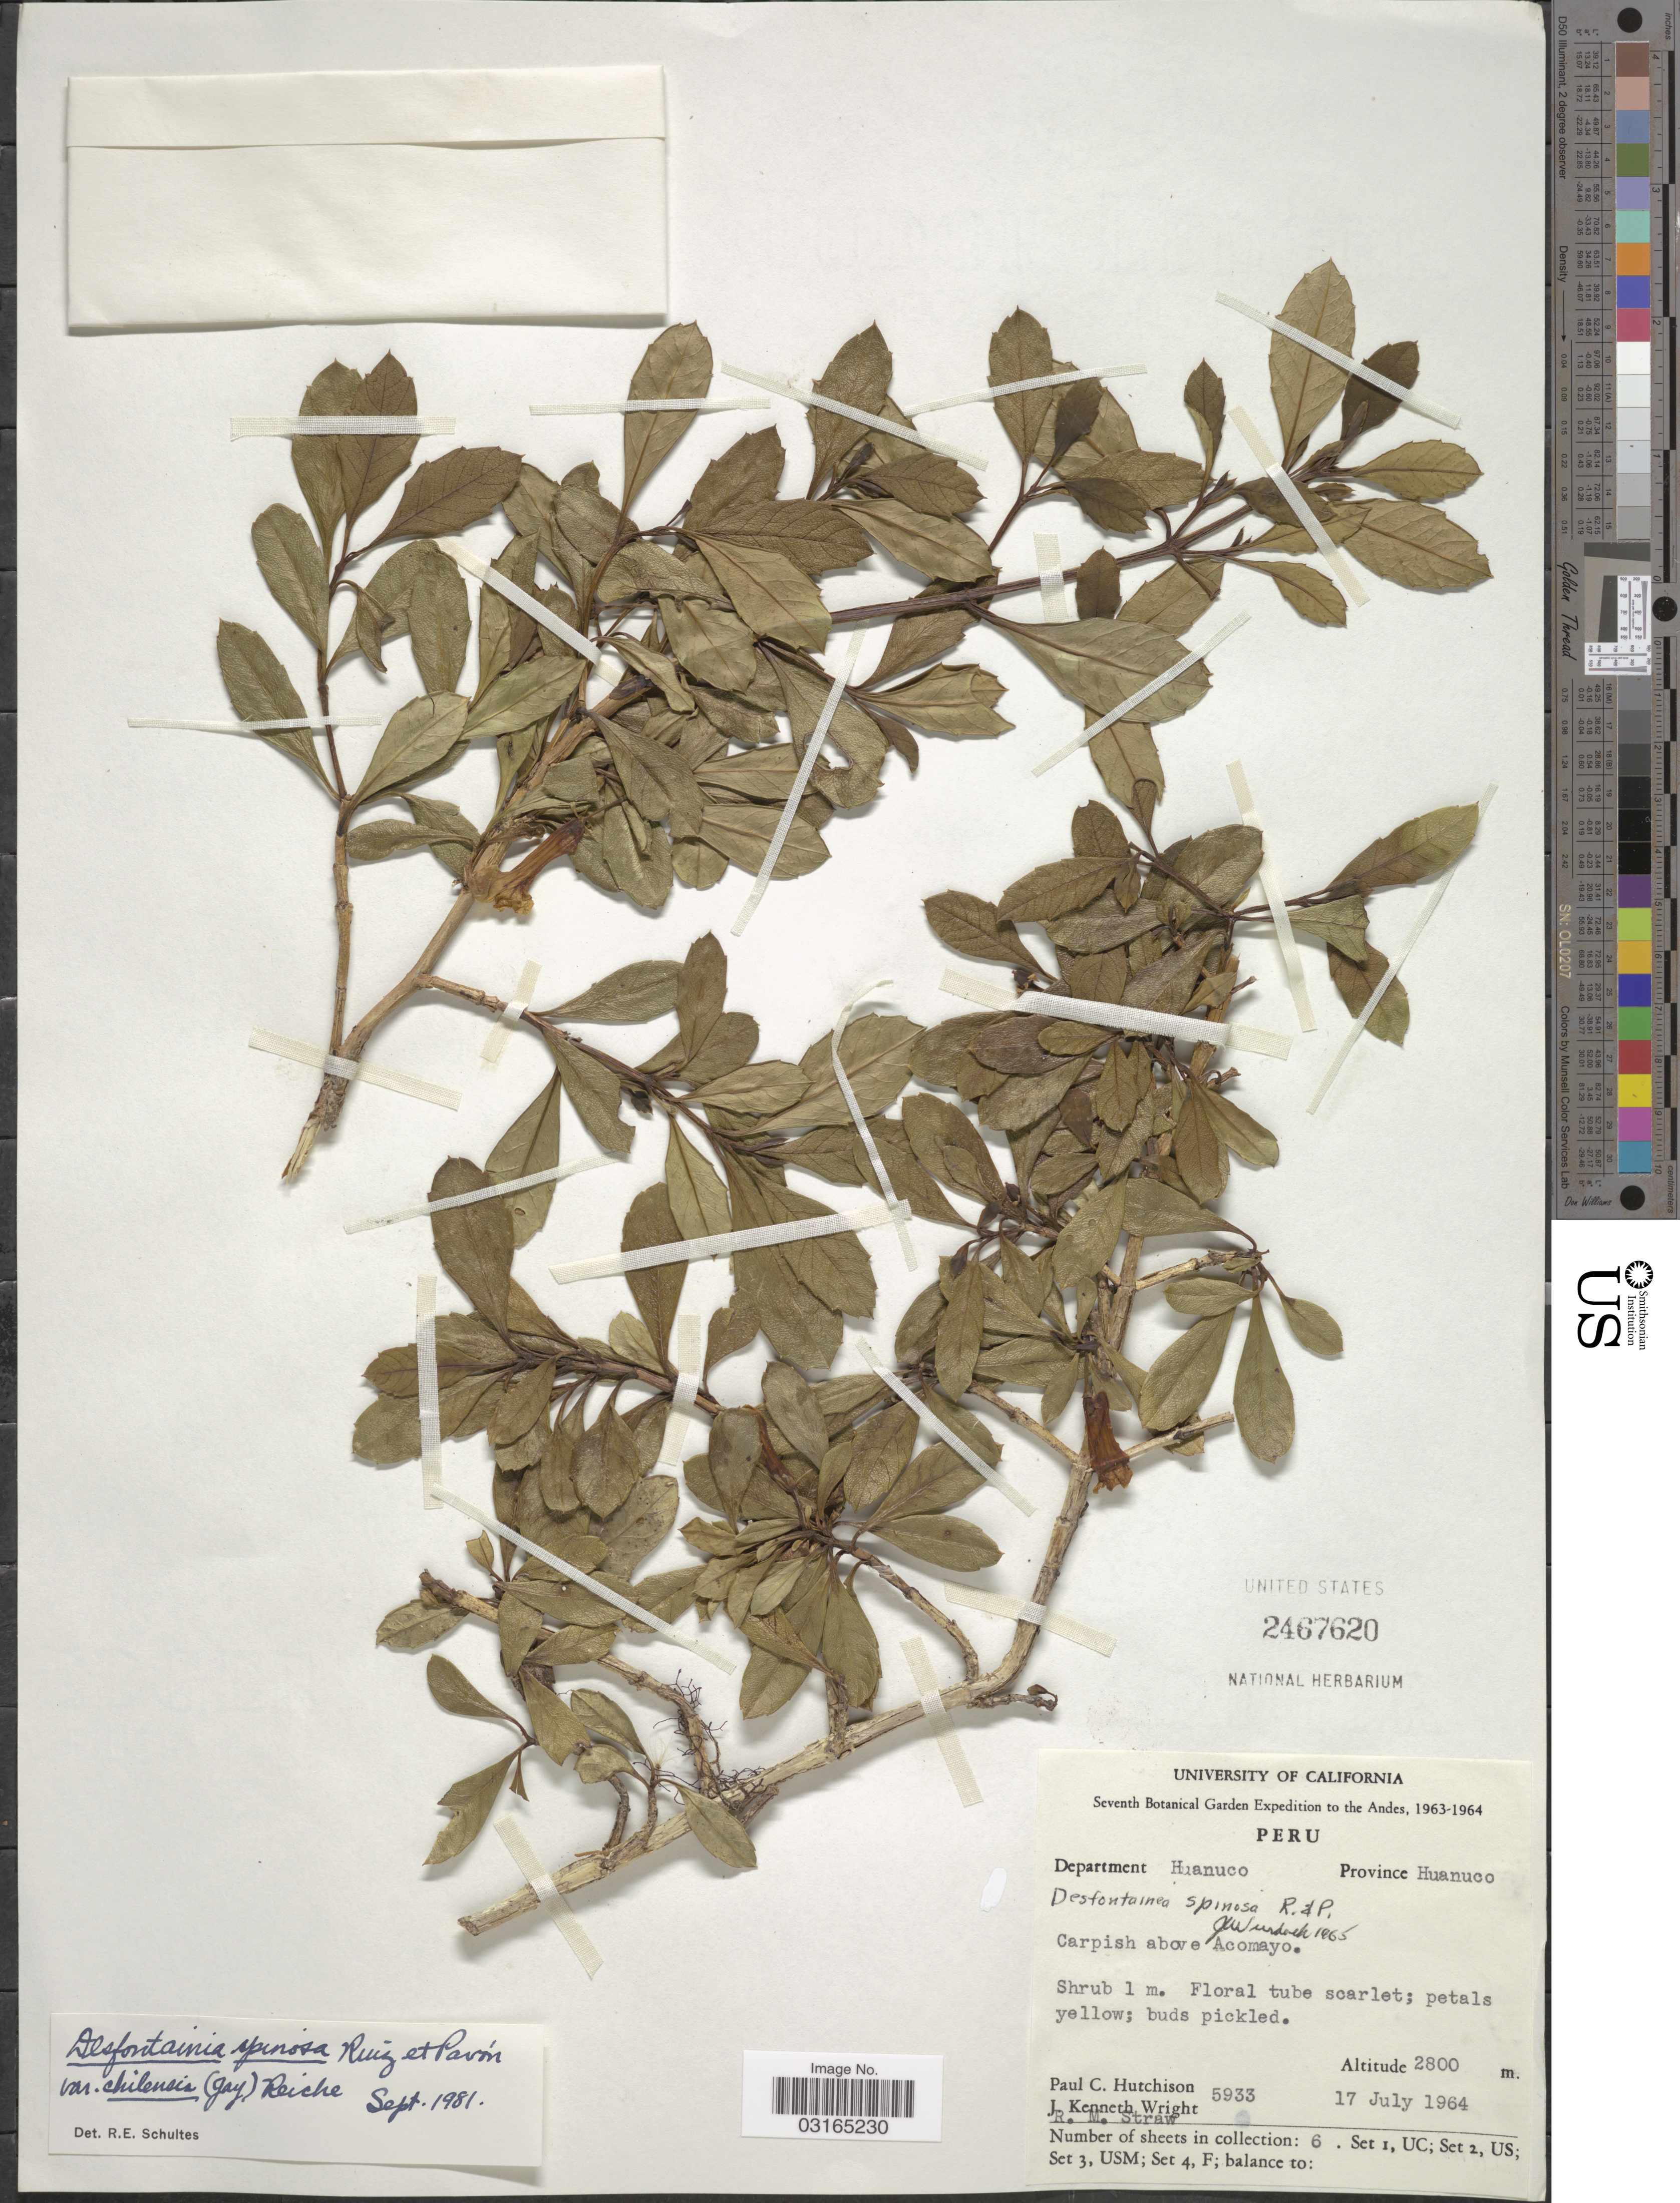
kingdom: Plantae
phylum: Tracheophyta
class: Magnoliopsida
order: Bruniales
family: Columelliaceae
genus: Desfontainia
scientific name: Desfontainia spinosa var. chilensis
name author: (Gay) Reiche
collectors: P. C. Hutchison, J. K. Wright & R. M. Straw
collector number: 5933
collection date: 1964-07-17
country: Peru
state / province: Huánuco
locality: The Andes. Department Huanuco. Carpish above Acomayo.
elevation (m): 2800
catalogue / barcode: US 2467620